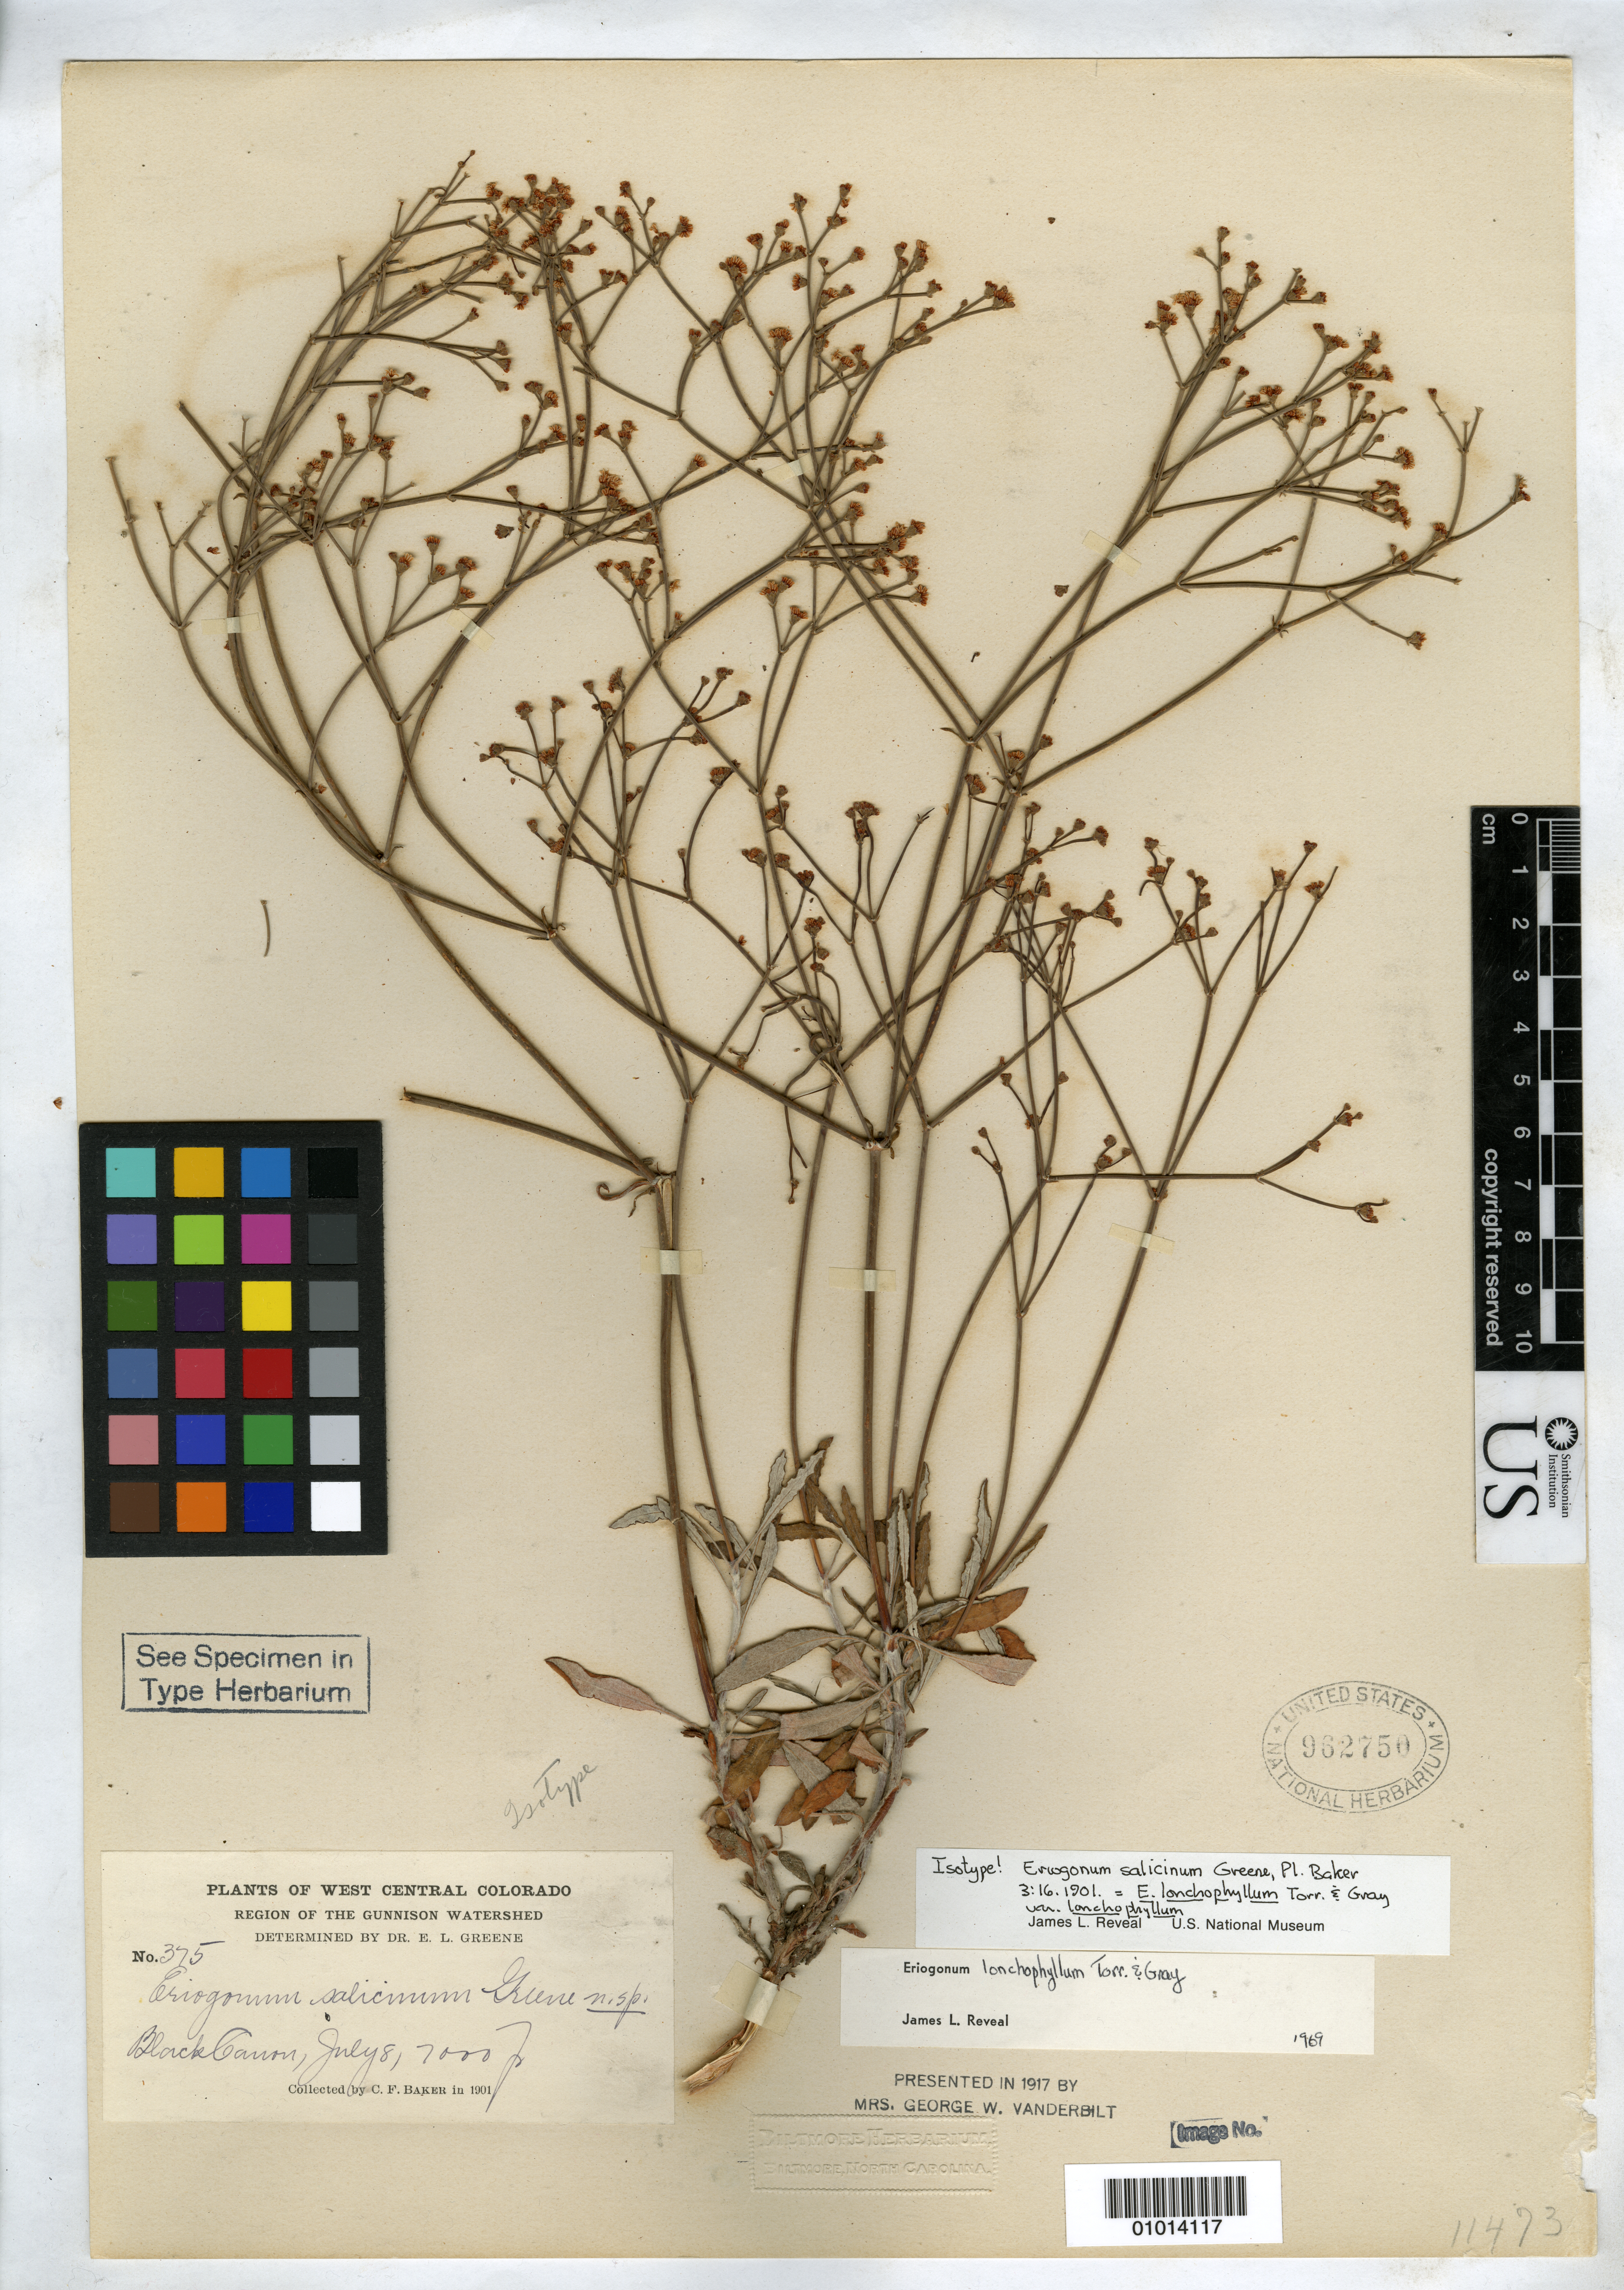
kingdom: Plantae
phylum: Tracheophyta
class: Magnoliopsida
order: Caryophyllales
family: Polygonaceae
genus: Eriogonum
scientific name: Eriogonum salicinum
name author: Greene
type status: Isotype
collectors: C. F. Baker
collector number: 375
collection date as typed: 08 Jul 1901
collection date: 1901-07-08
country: United States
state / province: Colorado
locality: Region of the Gunnison watershed, Black Canyon.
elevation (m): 2134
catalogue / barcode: US 962750